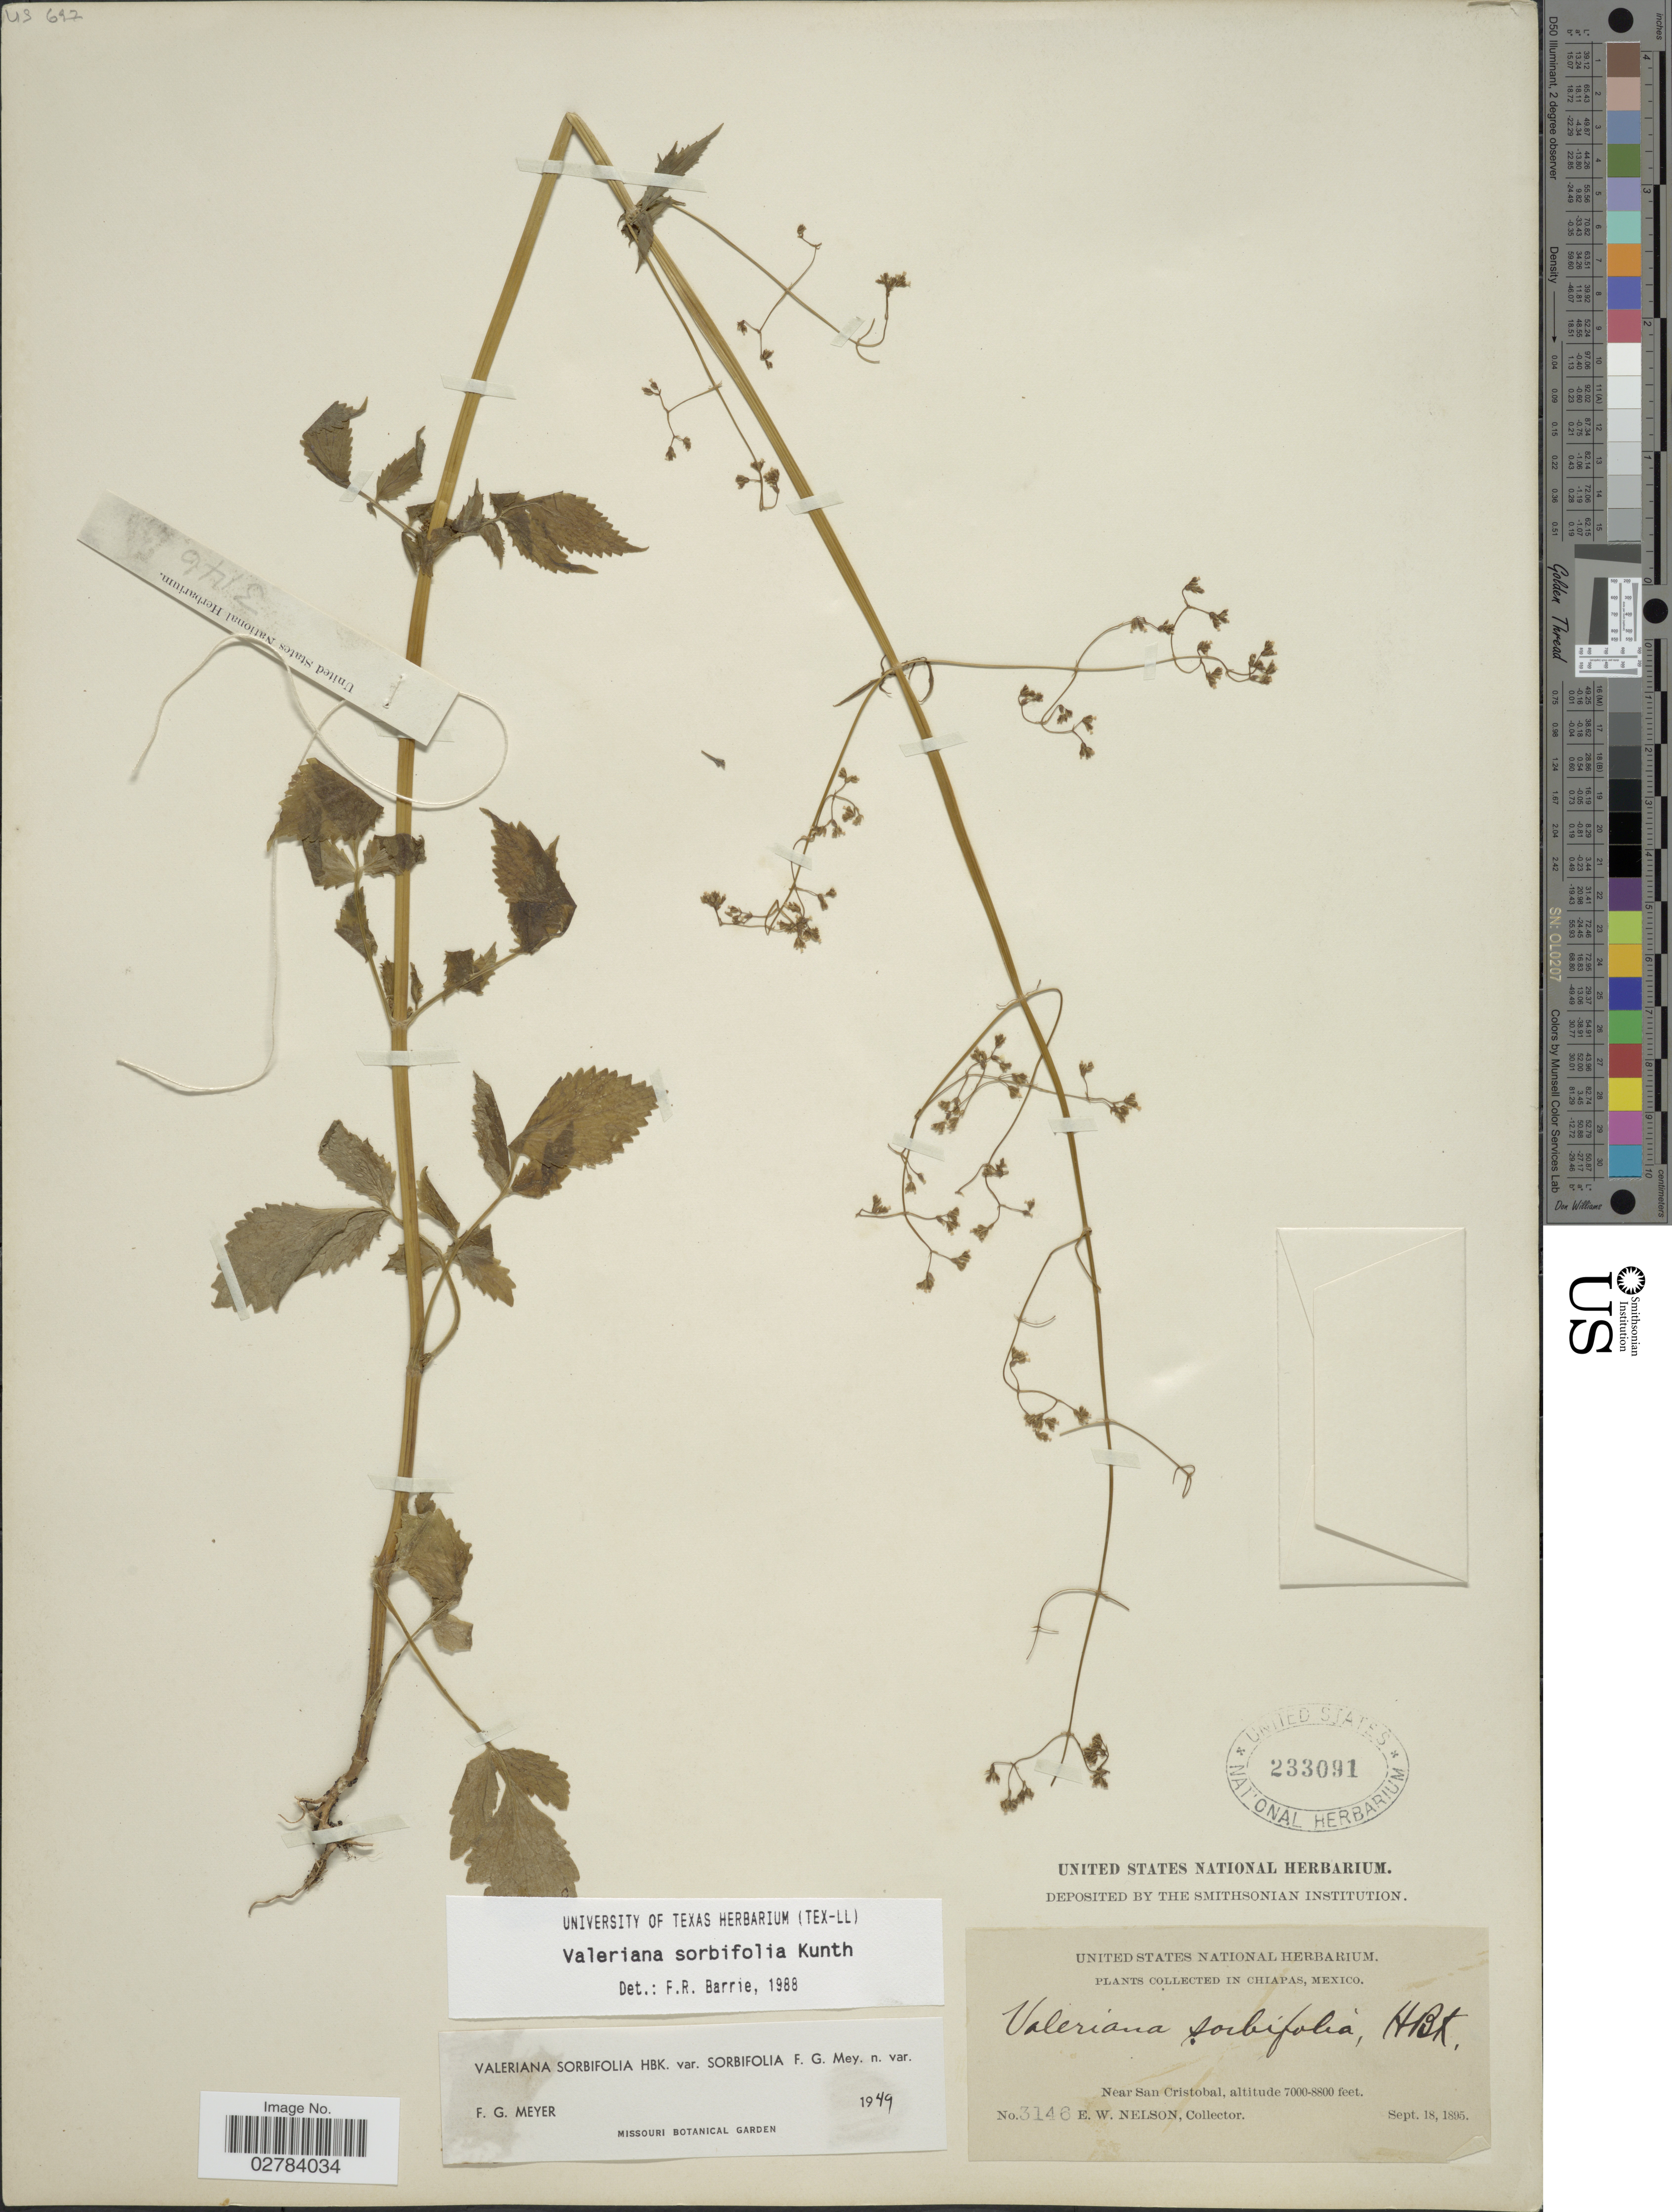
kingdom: Plantae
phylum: Tracheophyta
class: Magnoliopsida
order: Dipsacales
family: Caprifoliaceae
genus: Valeriana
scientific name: Valeriana sorbifolia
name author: Kunth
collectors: E. W. Nelson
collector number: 3146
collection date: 1895-09-18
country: Mexico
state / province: Chiapas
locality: Near San Cristobal.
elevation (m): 2134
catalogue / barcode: US 233091